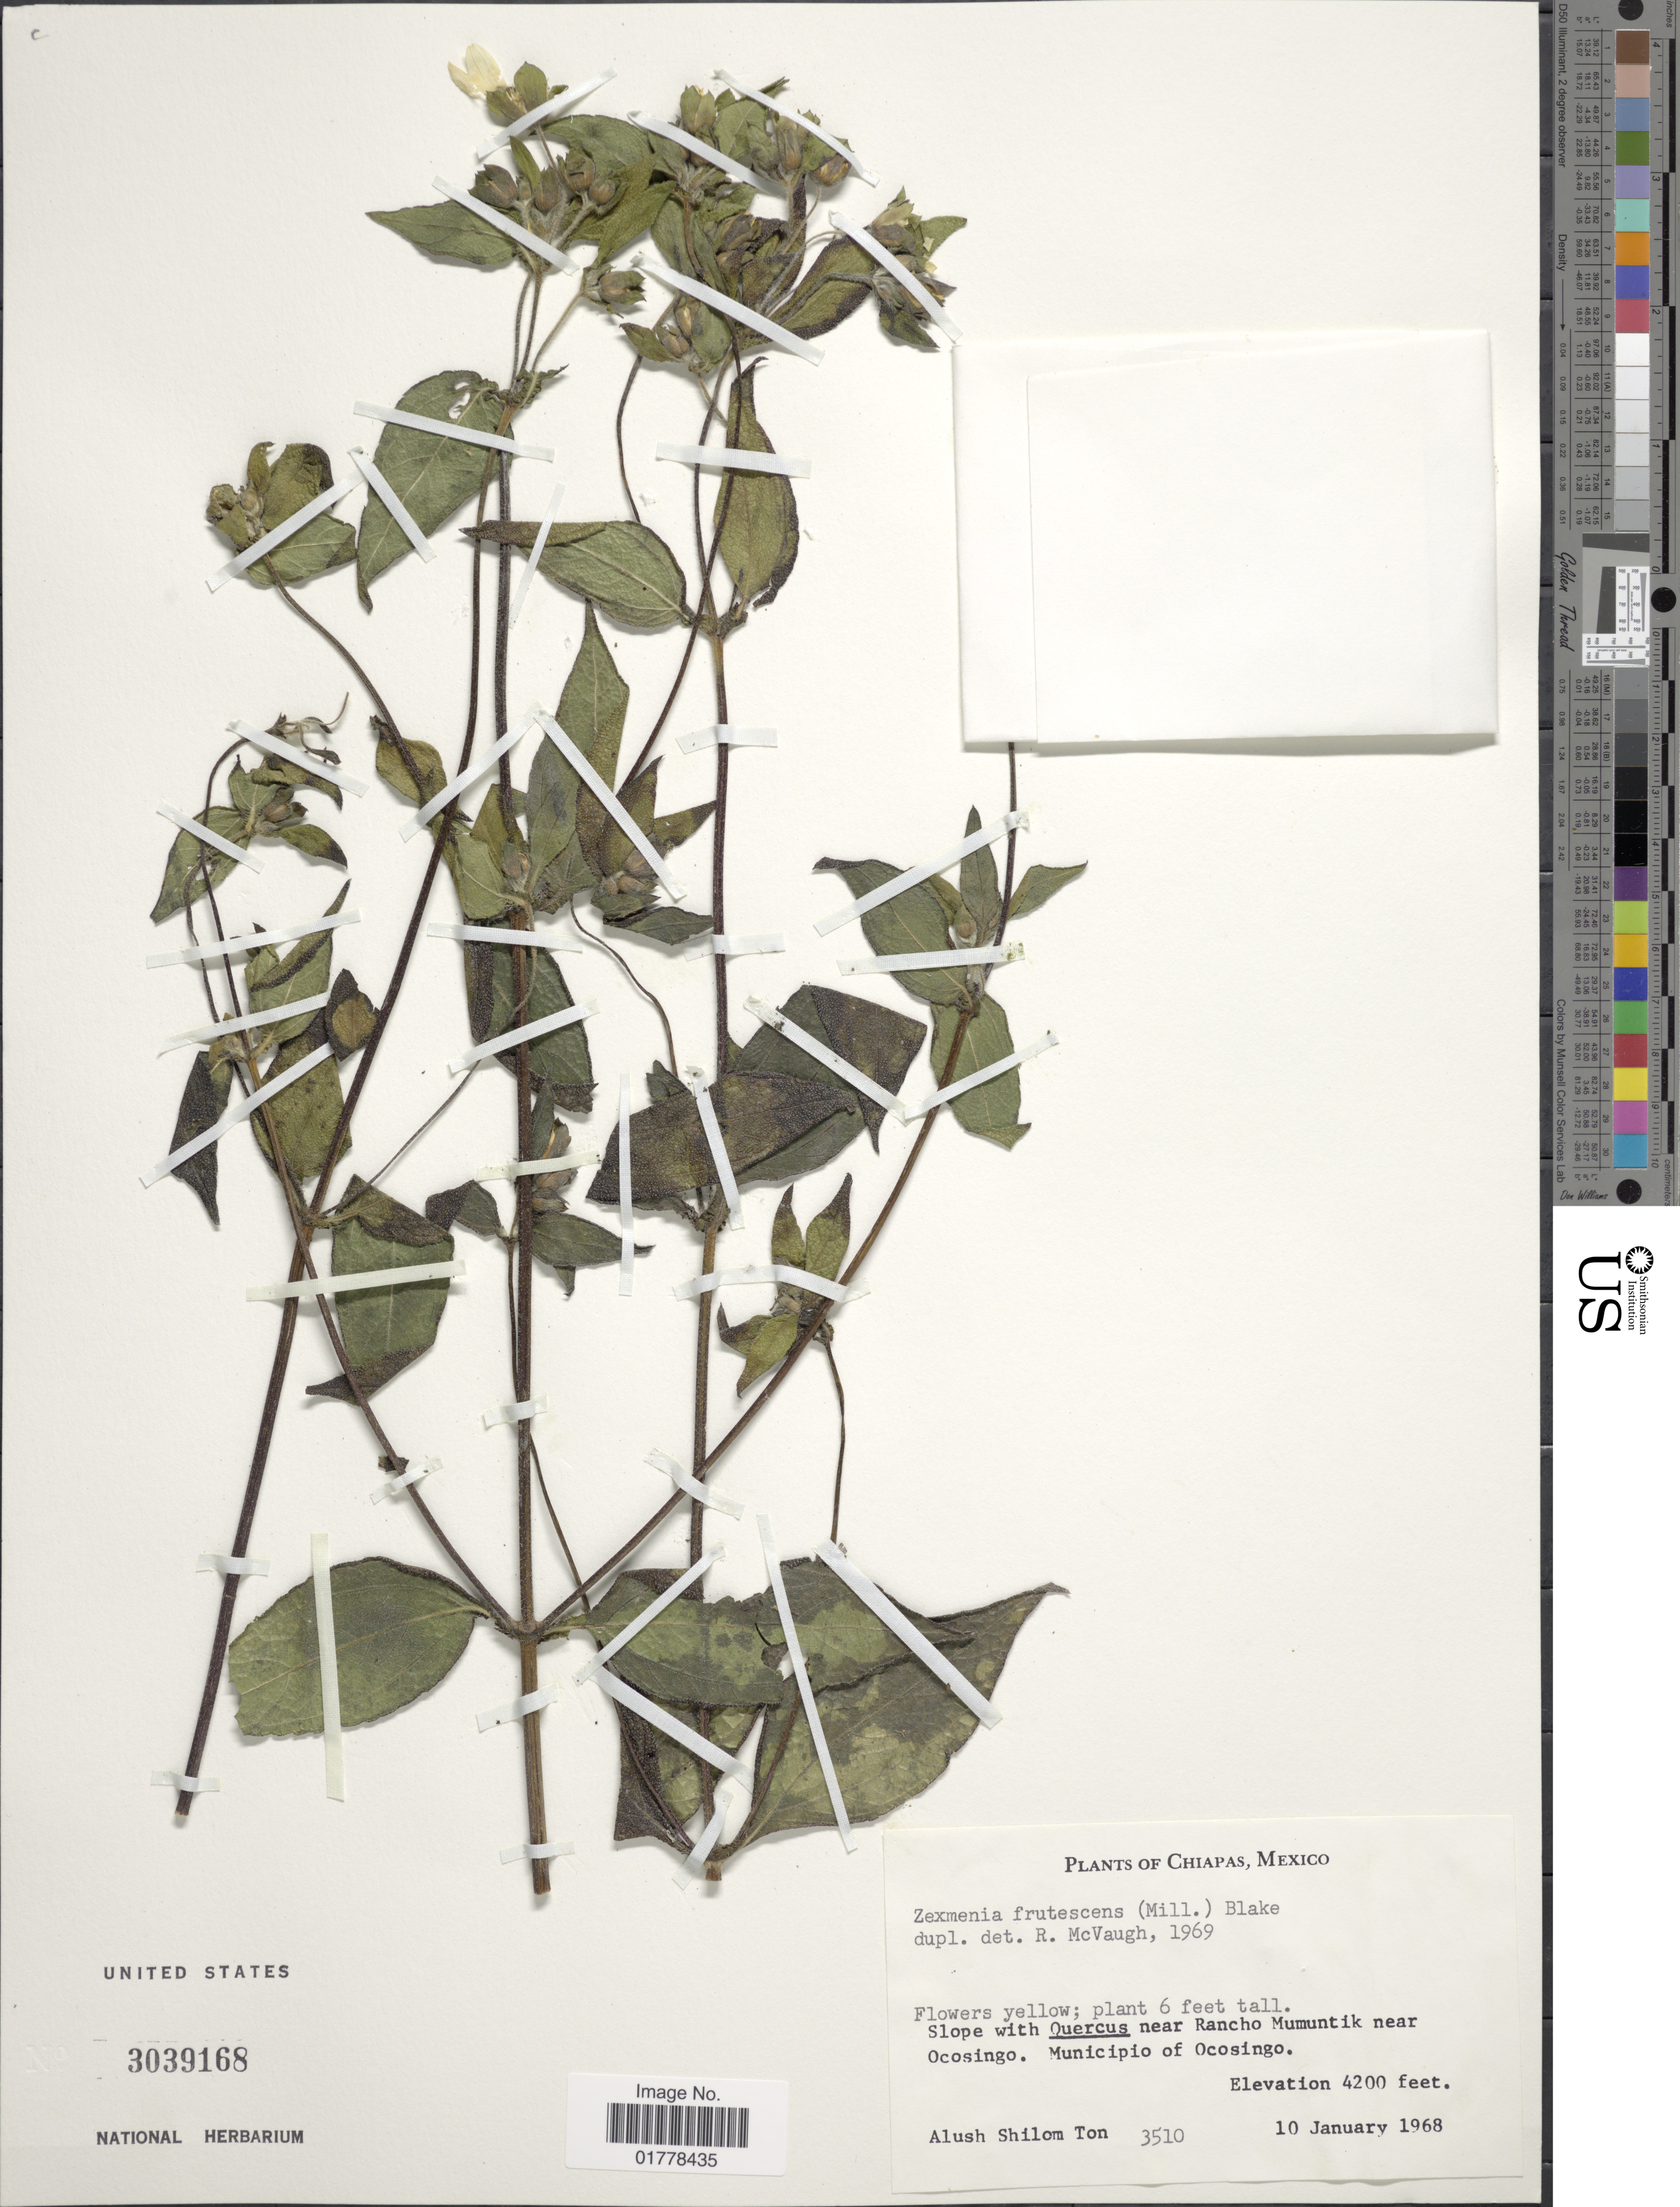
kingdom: Plantae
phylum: Tracheophyta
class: Magnoliopsida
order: Asterales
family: Asteraceae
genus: Lasianthaea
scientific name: Lasianthaea fruticosa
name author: (L.) K.M. Becker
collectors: A. M. Ton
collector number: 3510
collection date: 1968-01-10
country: Mexico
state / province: Chiapas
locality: Chiapas, Mexico. Slope with Quercus near Rancho Mumuntik near Ocosingo. Municipio of Ocosingo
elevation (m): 1280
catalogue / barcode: US 3039168